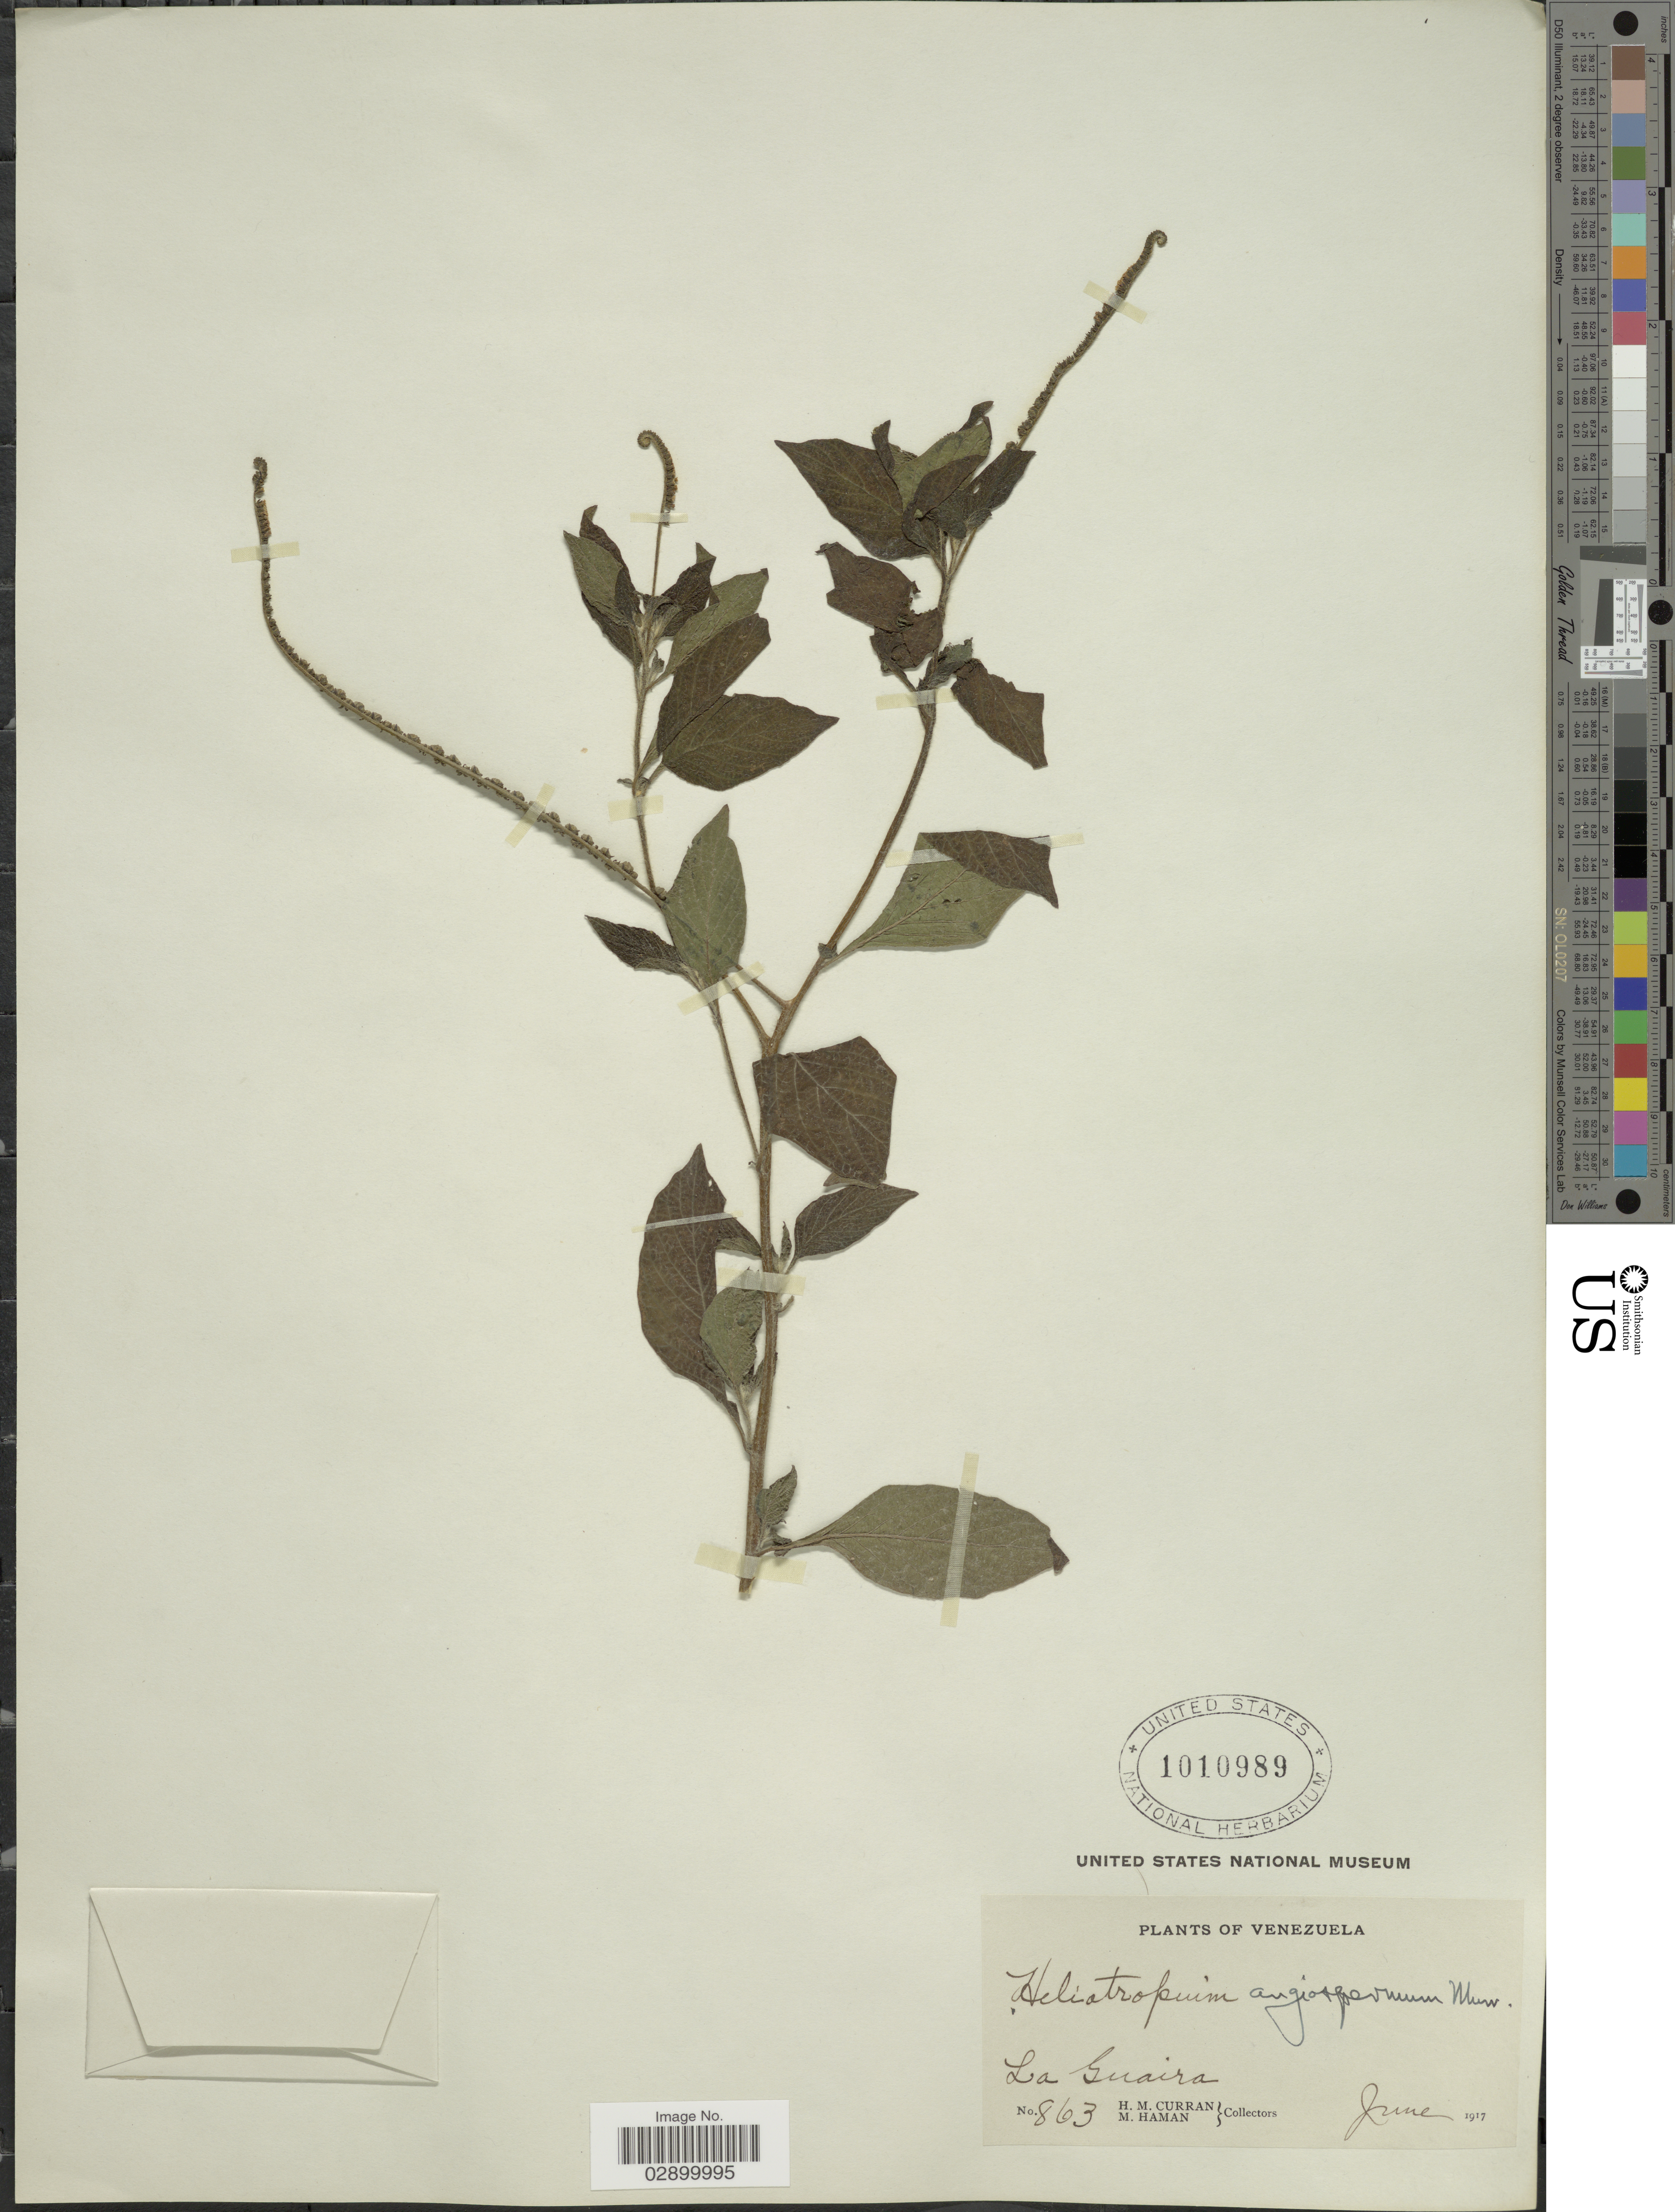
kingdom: Plantae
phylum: Tracheophyta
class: Magnoliopsida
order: Boraginales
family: Heliotropiaceae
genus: Heliotropium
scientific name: Heliotropium angiospermum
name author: Murray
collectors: H. M. Curran & M. Haman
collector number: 863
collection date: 1917-06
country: Paraguay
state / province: Guaira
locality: La Guaira.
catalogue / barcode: US 1010989